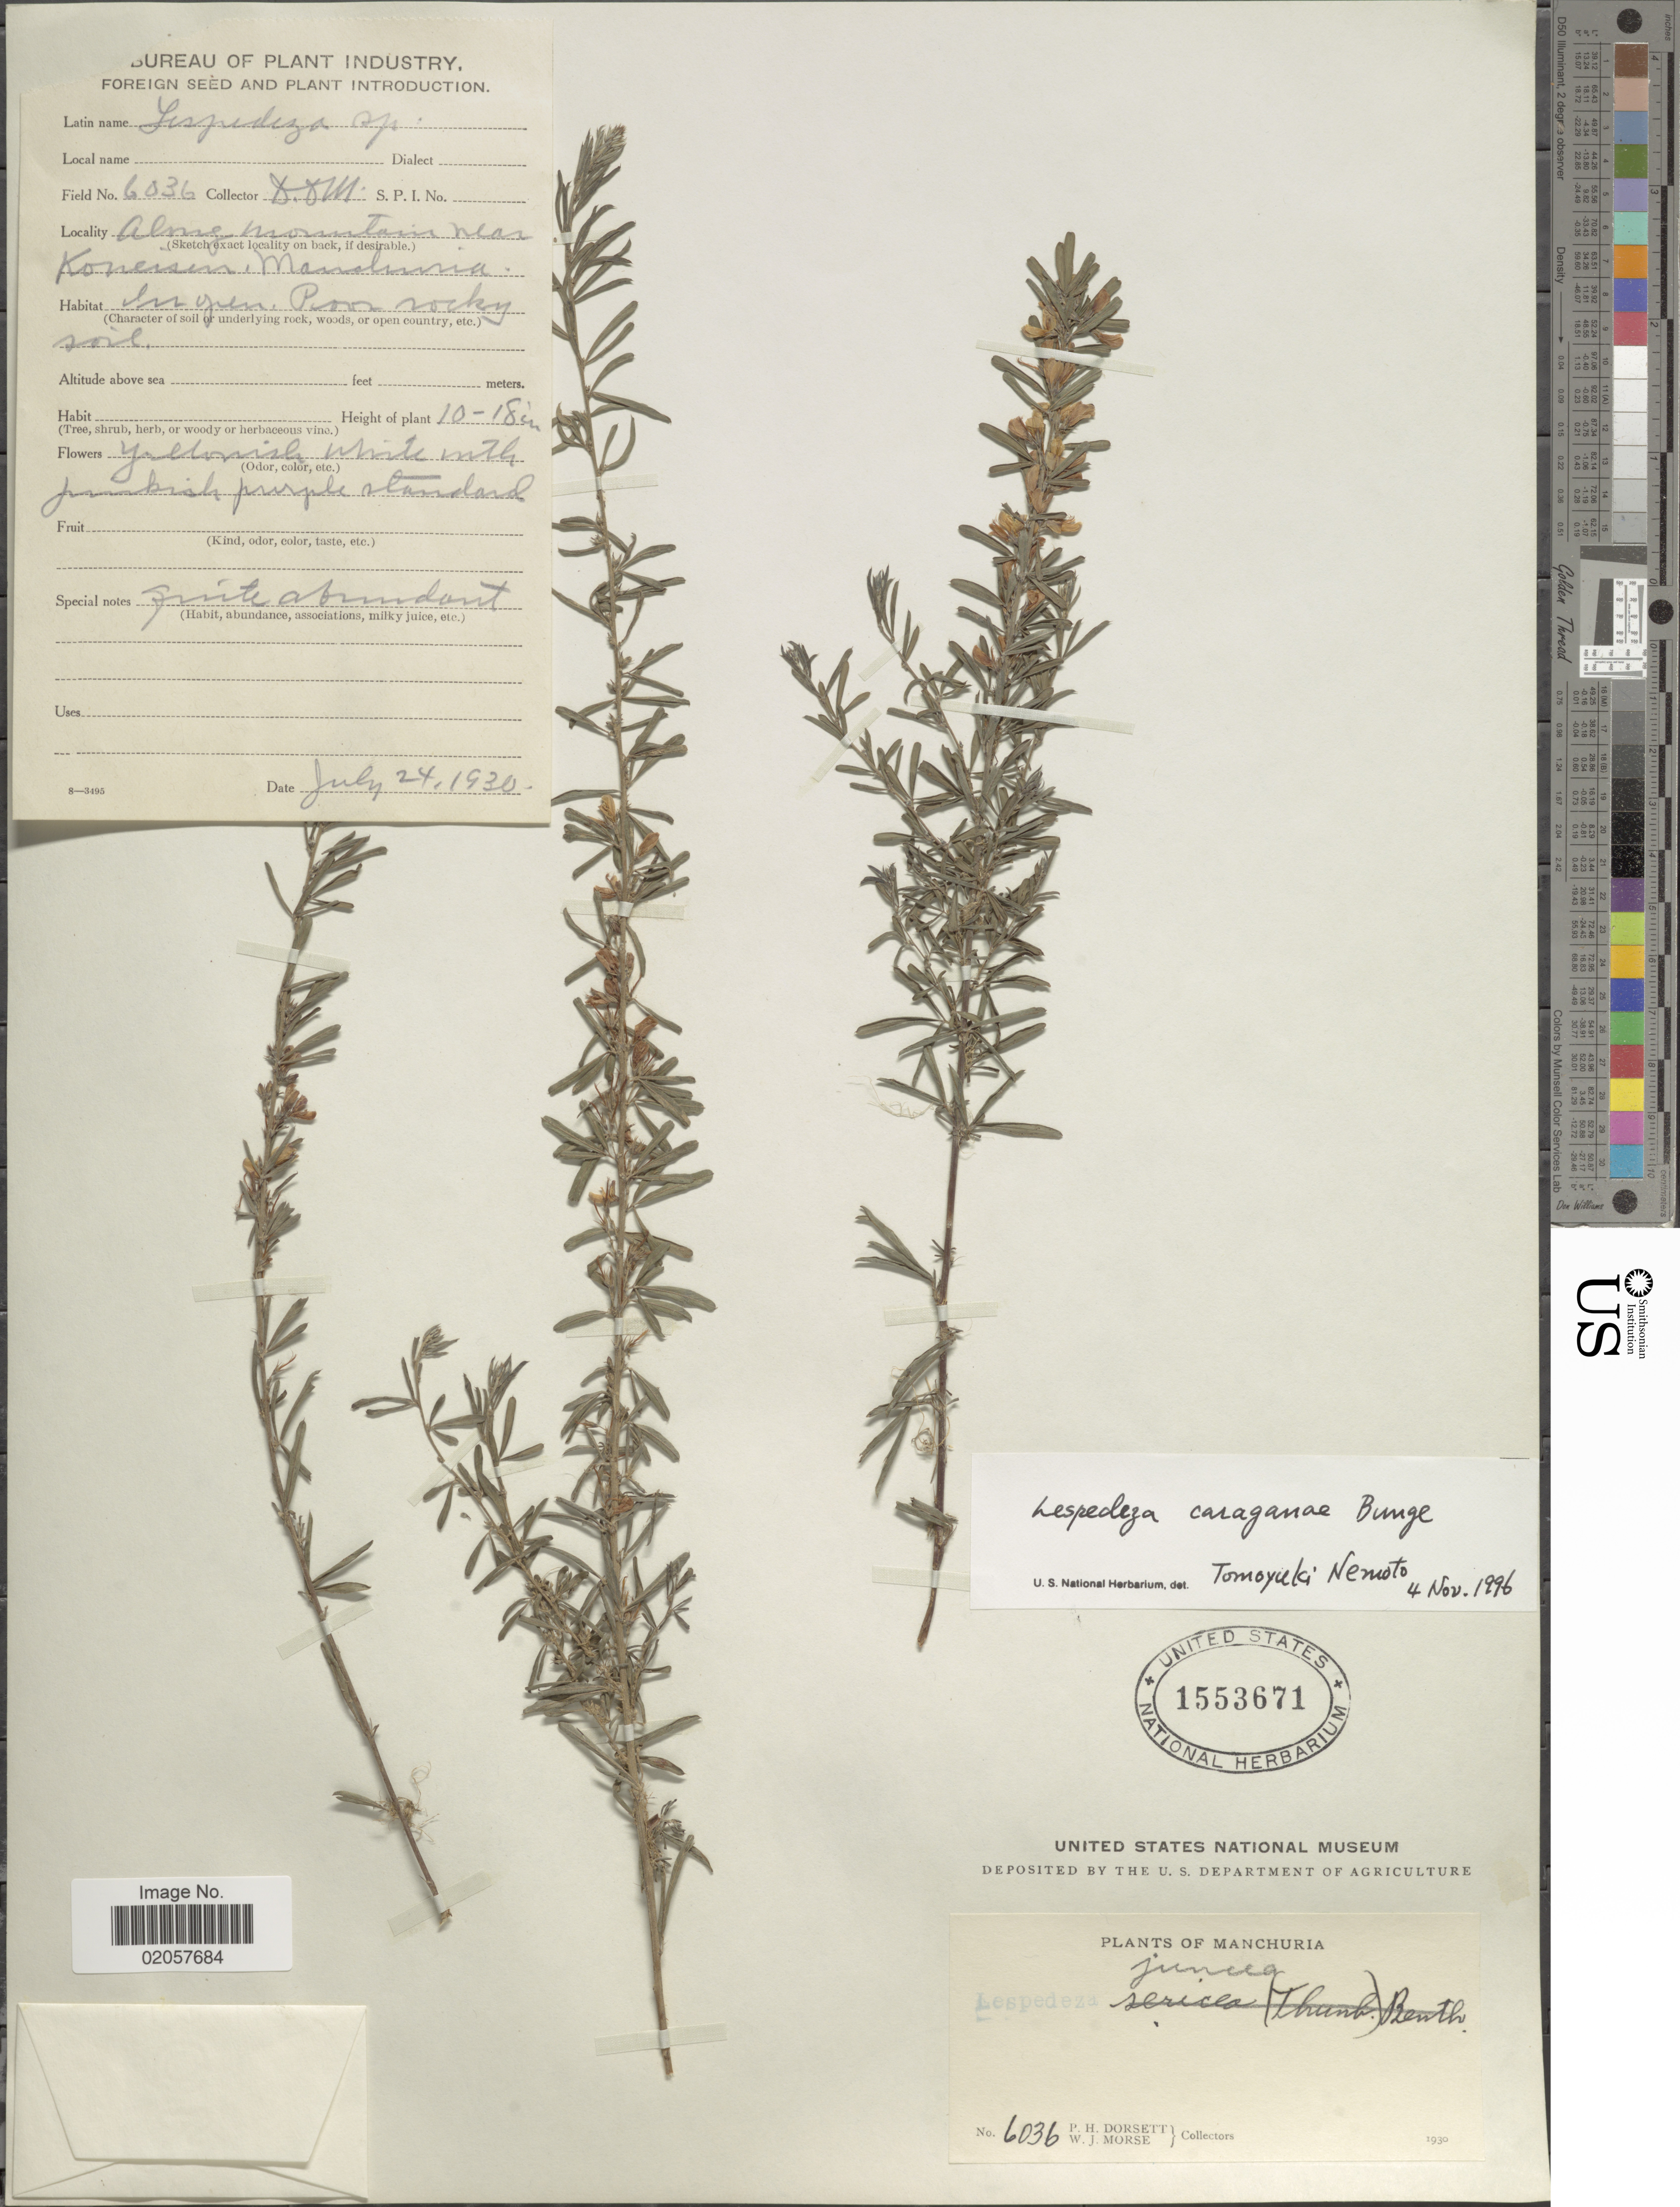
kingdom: Plantae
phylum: Tracheophyta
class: Magnoliopsida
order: Fabales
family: Fabaceae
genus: Lespedeza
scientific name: Lespedeza caraganae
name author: Bunge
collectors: P. H. Dorsett & W. J. Morse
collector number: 6036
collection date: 1930-07-24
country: China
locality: Manchuria, along mountain near Konersen [interpreted]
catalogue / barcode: US 1553671